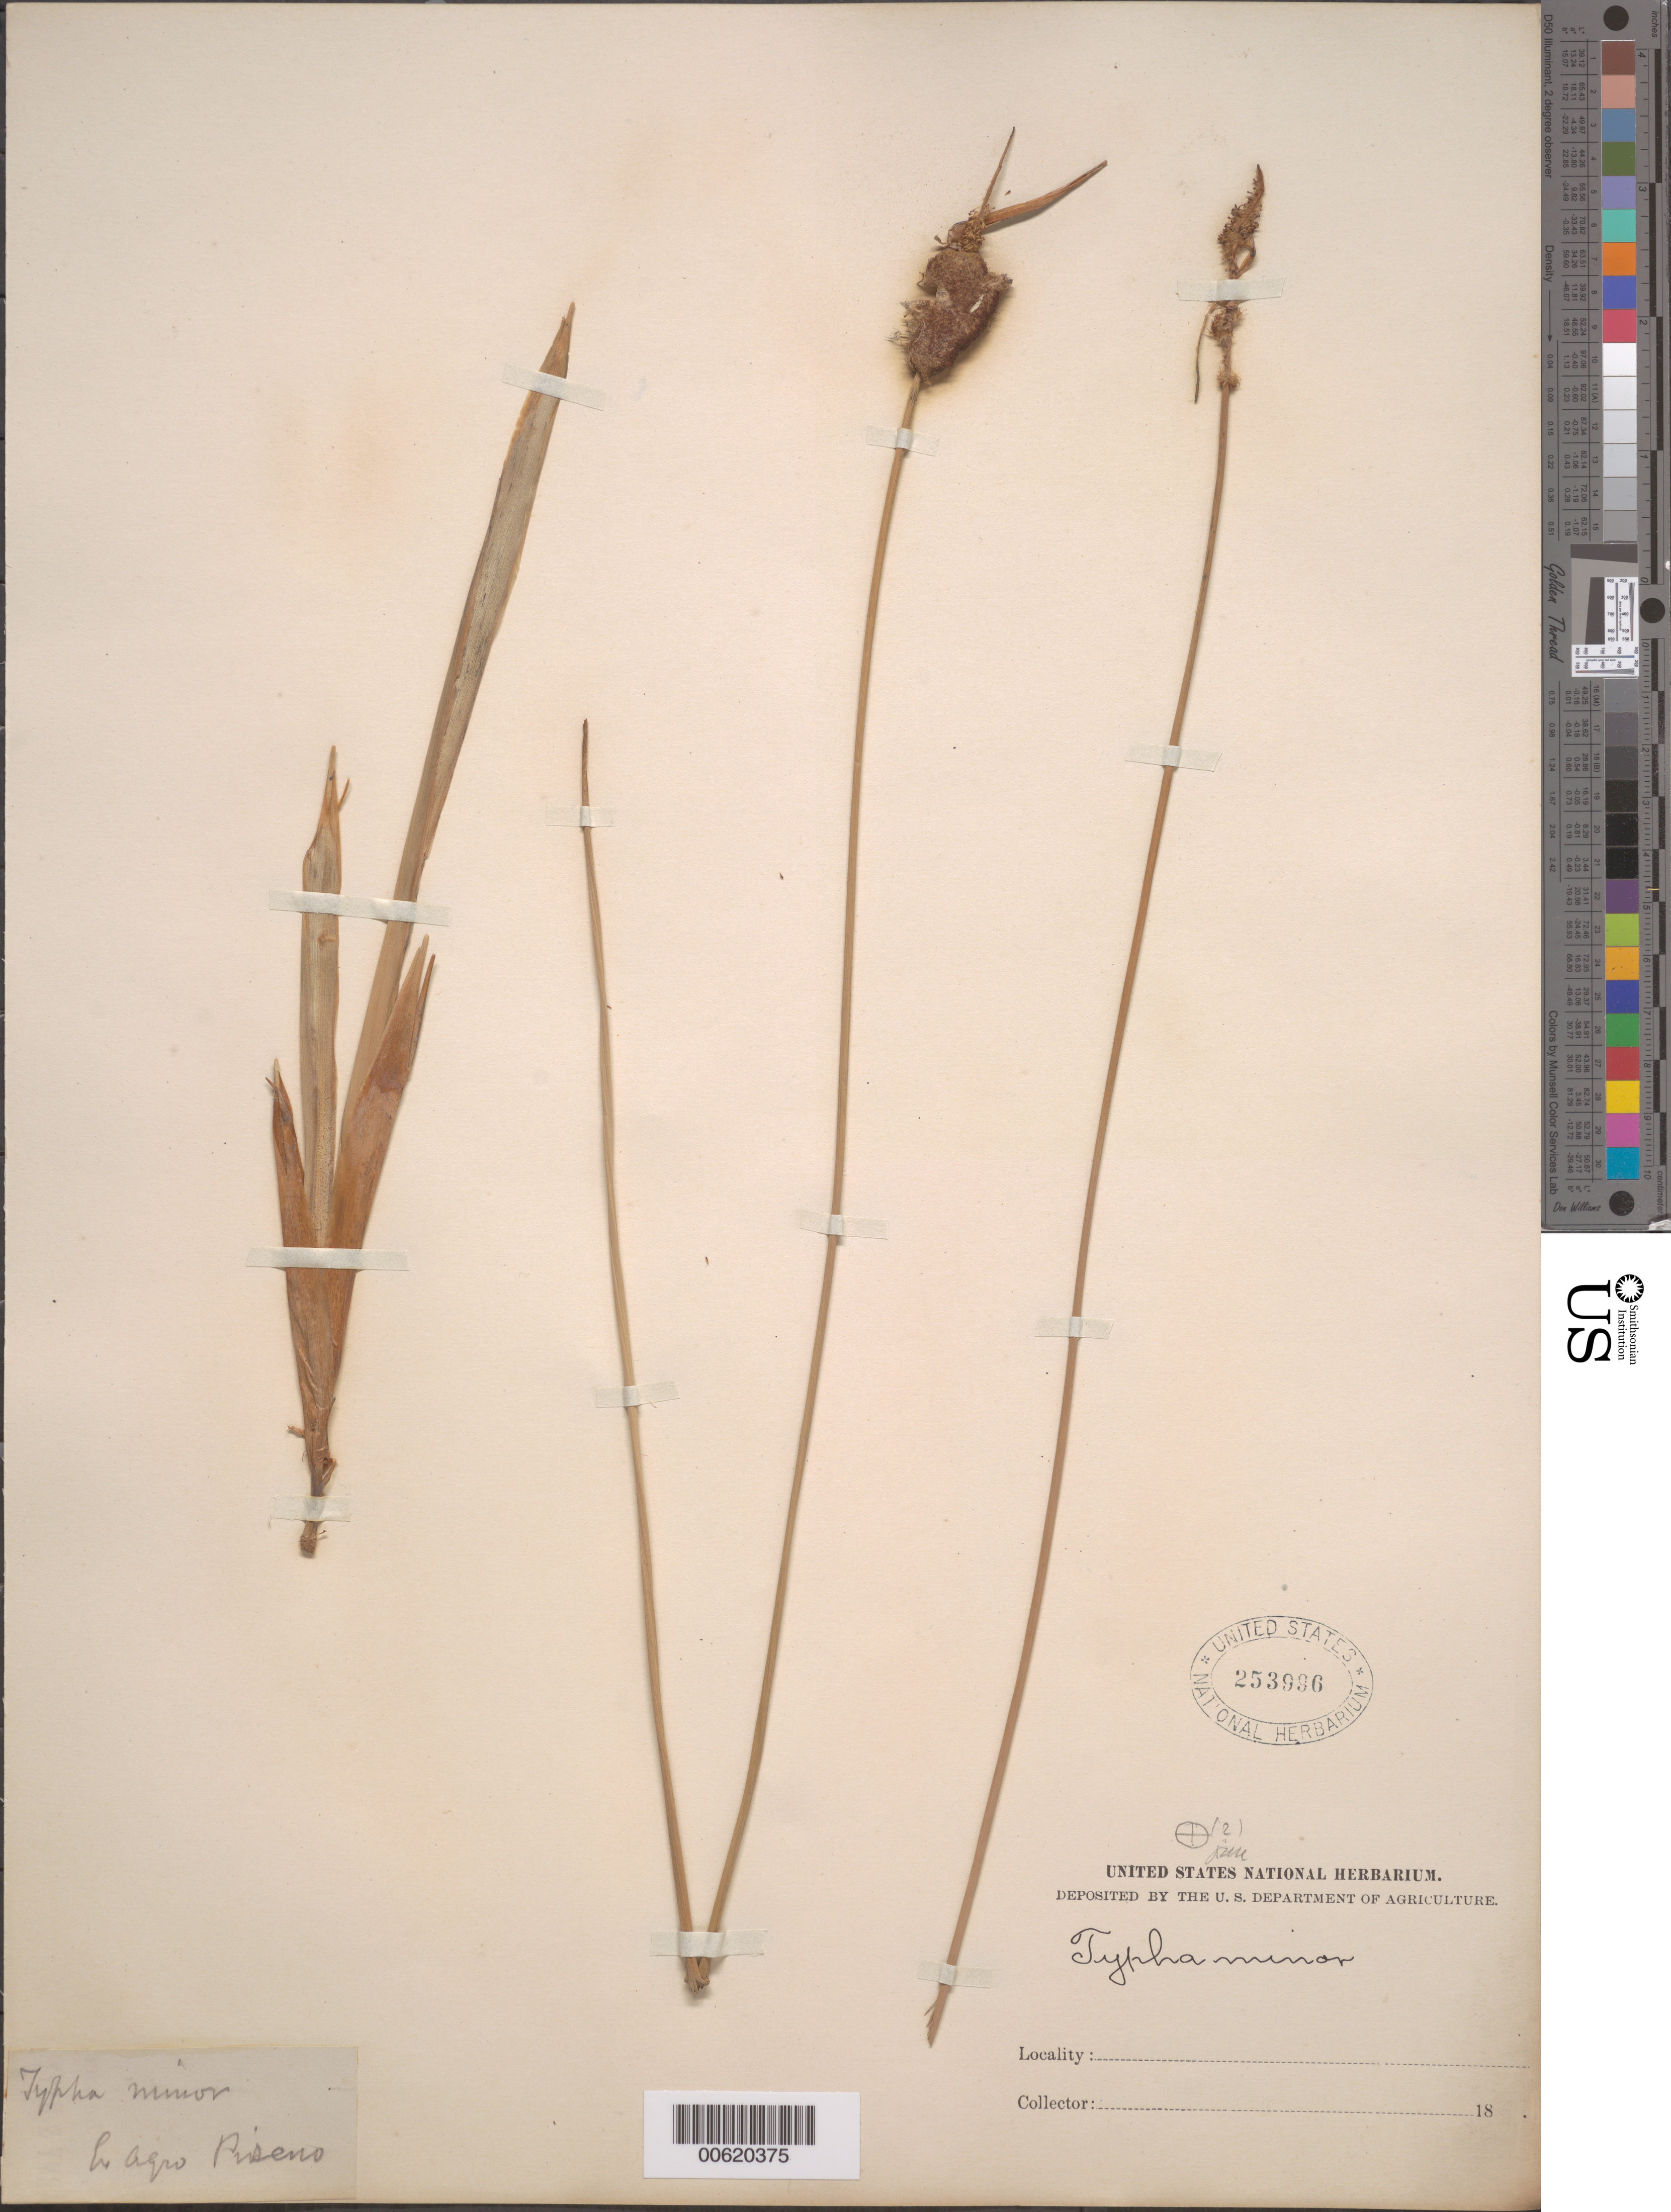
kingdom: Plantae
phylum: Tracheophyta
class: Liliopsida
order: Poales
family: Typhaceae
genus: Typha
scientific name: Typha minima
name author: Funck ex Hoppe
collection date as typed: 18--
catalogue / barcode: US 253996